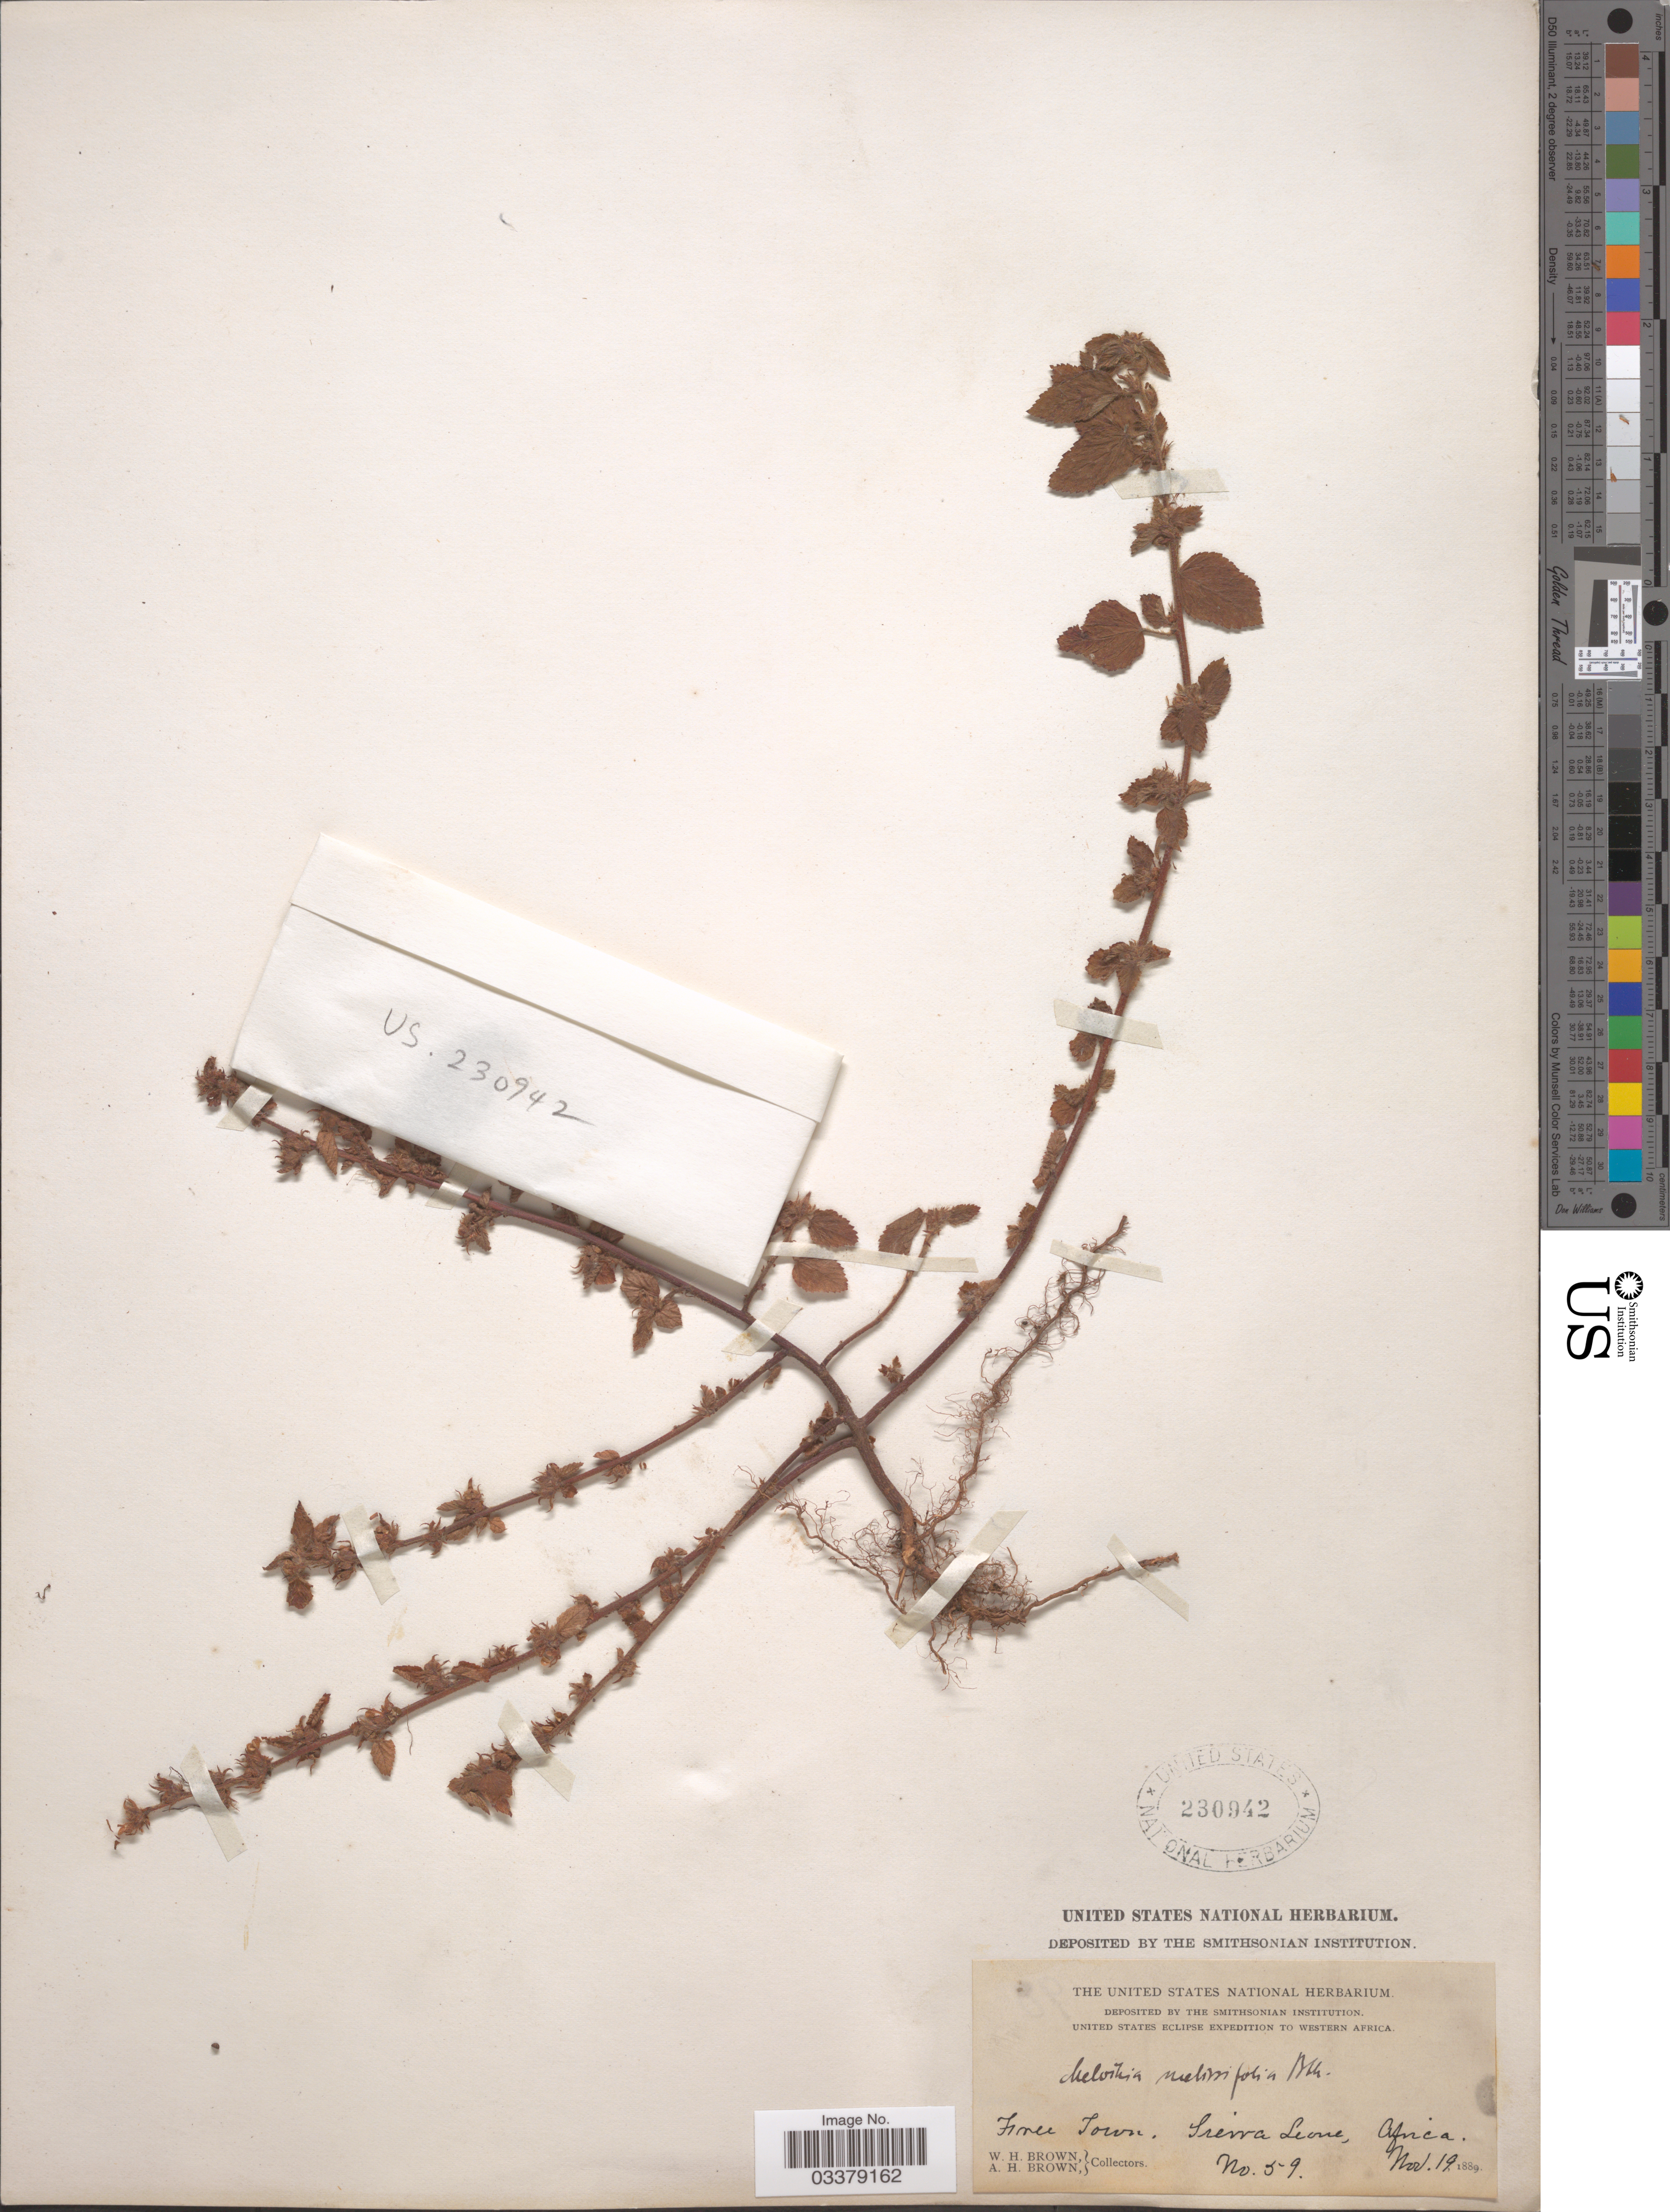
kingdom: Plantae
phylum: Tracheophyta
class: Magnoliopsida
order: Malvales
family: Malvaceae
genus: Melochia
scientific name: Melochia melissifolia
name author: Benth.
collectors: W. H. Brown & A. H. Brown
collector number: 59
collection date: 1889-11-19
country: Sierra Leone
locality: Free Town.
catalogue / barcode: US 230942